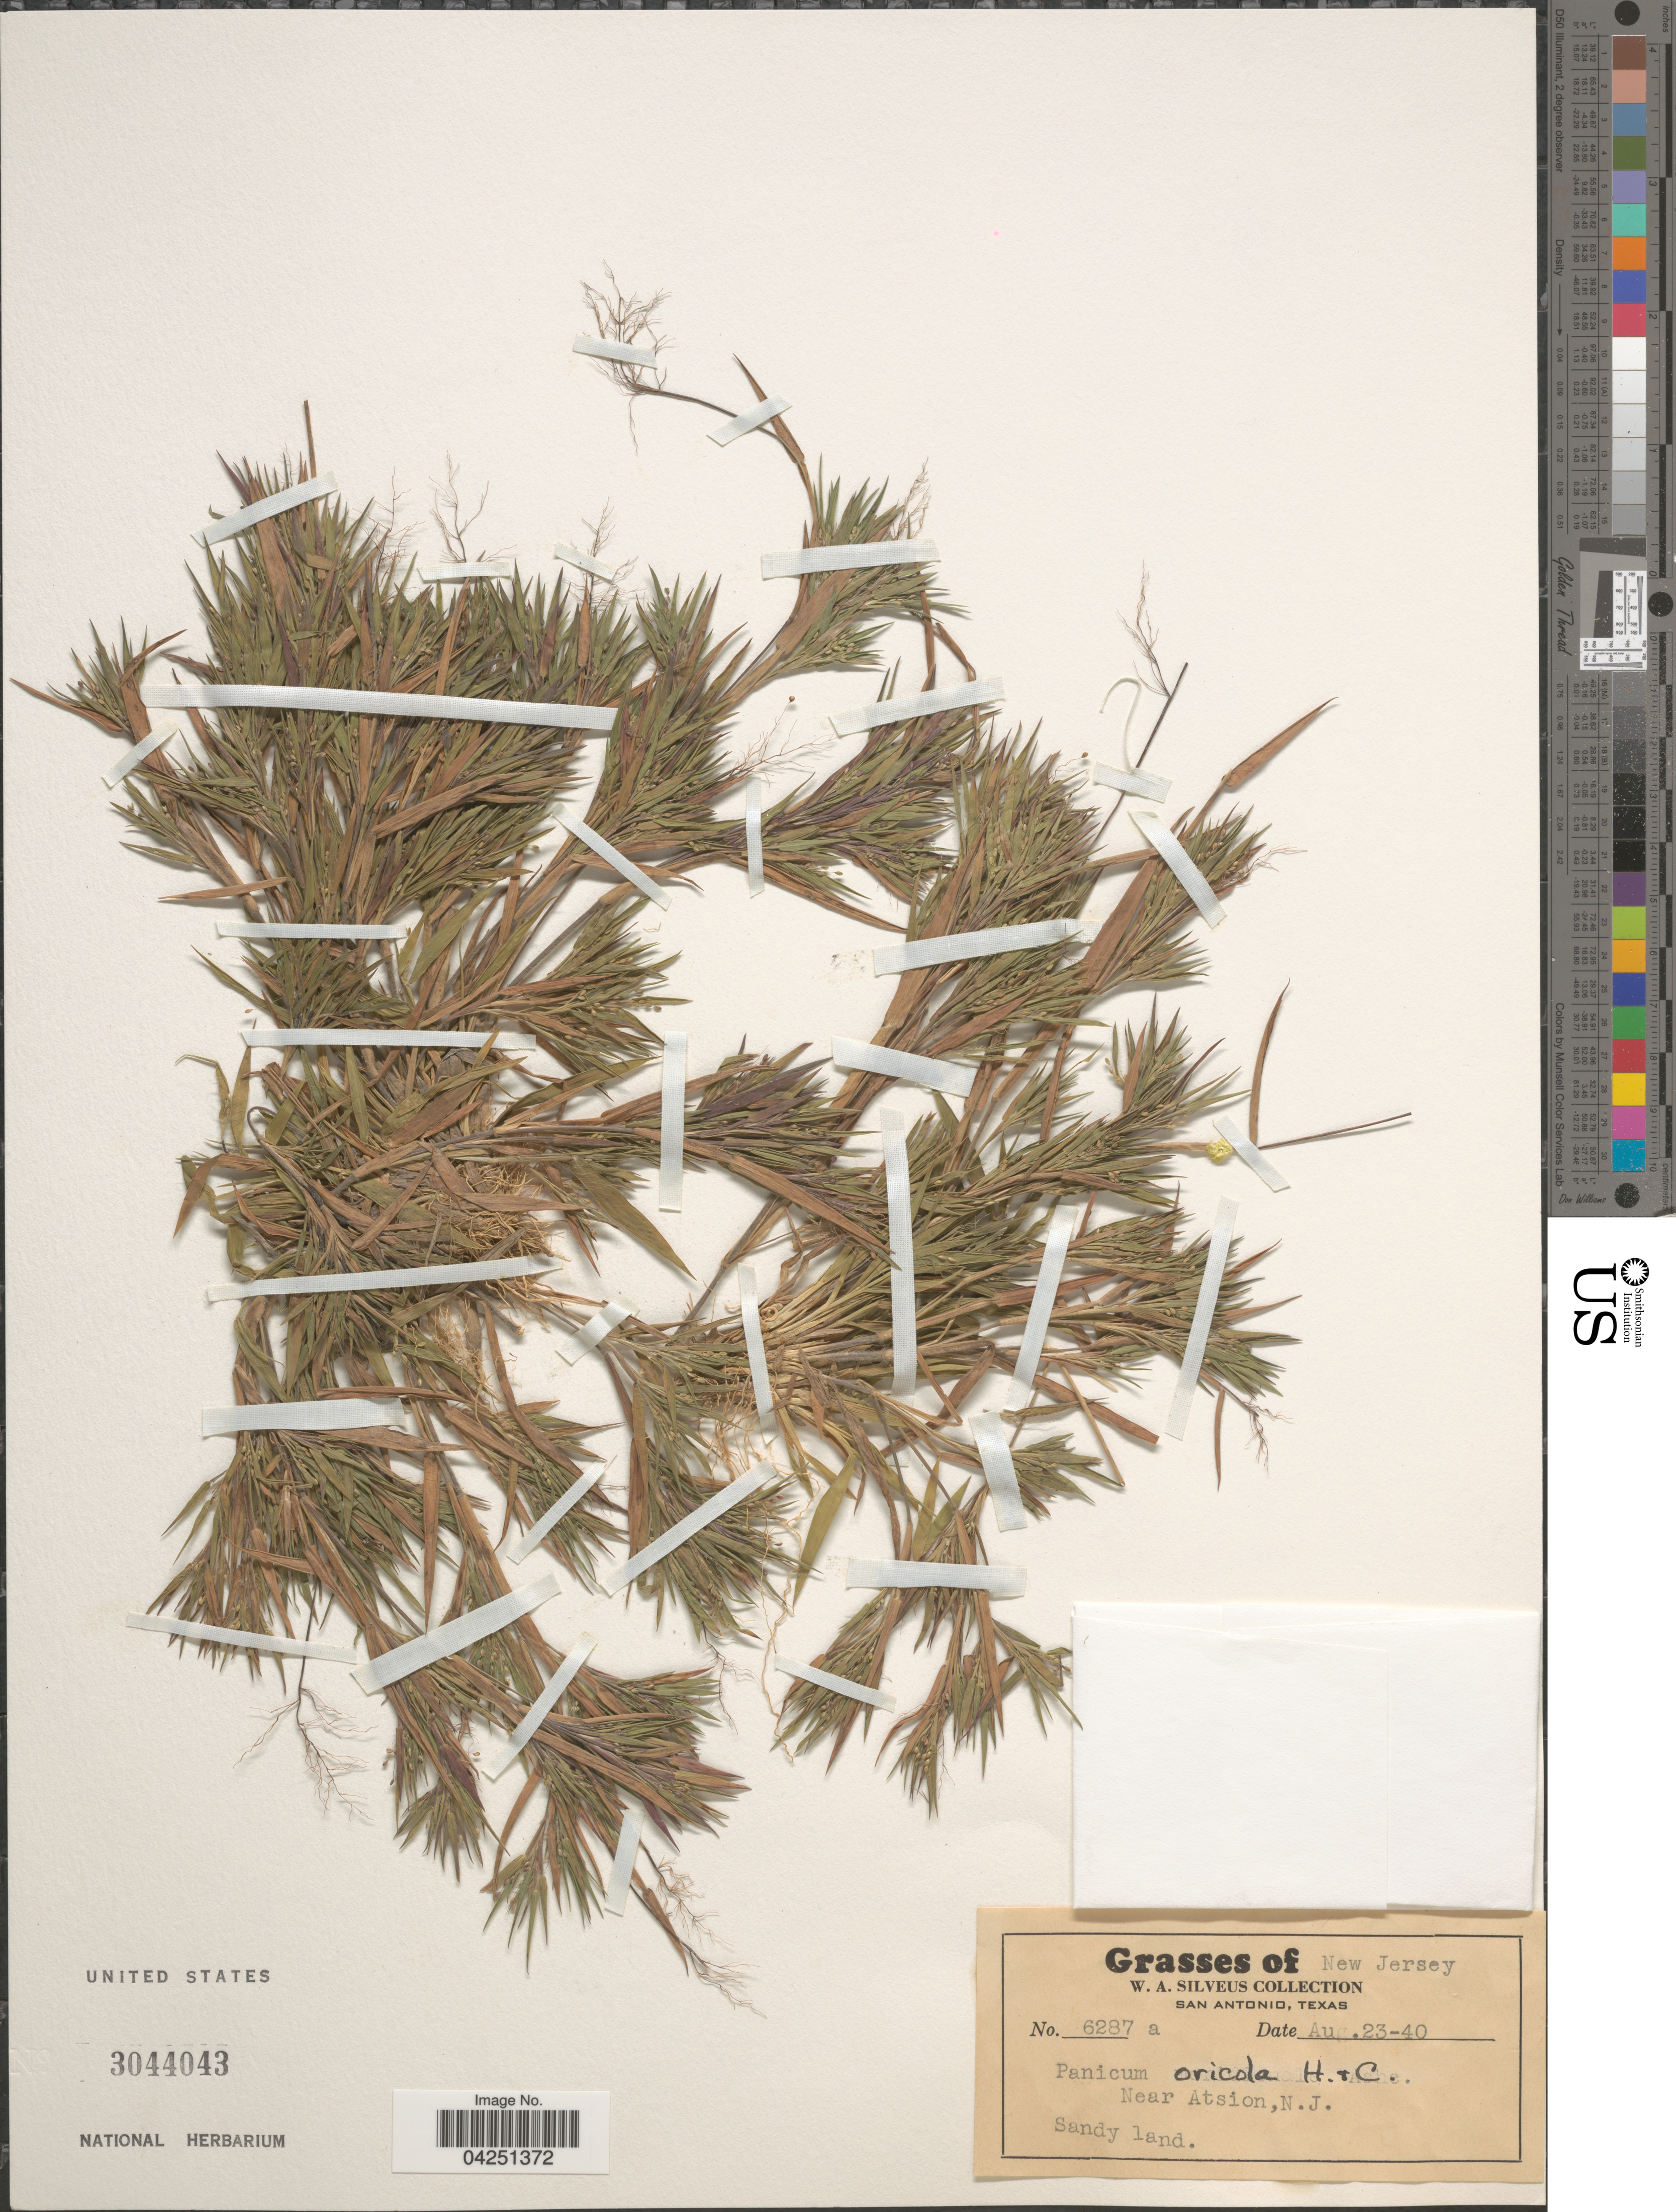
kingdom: Plantae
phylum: Tracheophyta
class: Liliopsida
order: Poales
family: Poaceae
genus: Dichanthelium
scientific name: Dichanthelium acuminatum var. acuminatum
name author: (Sw.) Gould & C.A. Clark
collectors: W. Silveus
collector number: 6287a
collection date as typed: Transcribed d/m/y: 23/8/40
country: United States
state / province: New Jersey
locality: Near Atsion. Sandy land.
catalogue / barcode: US 3044043